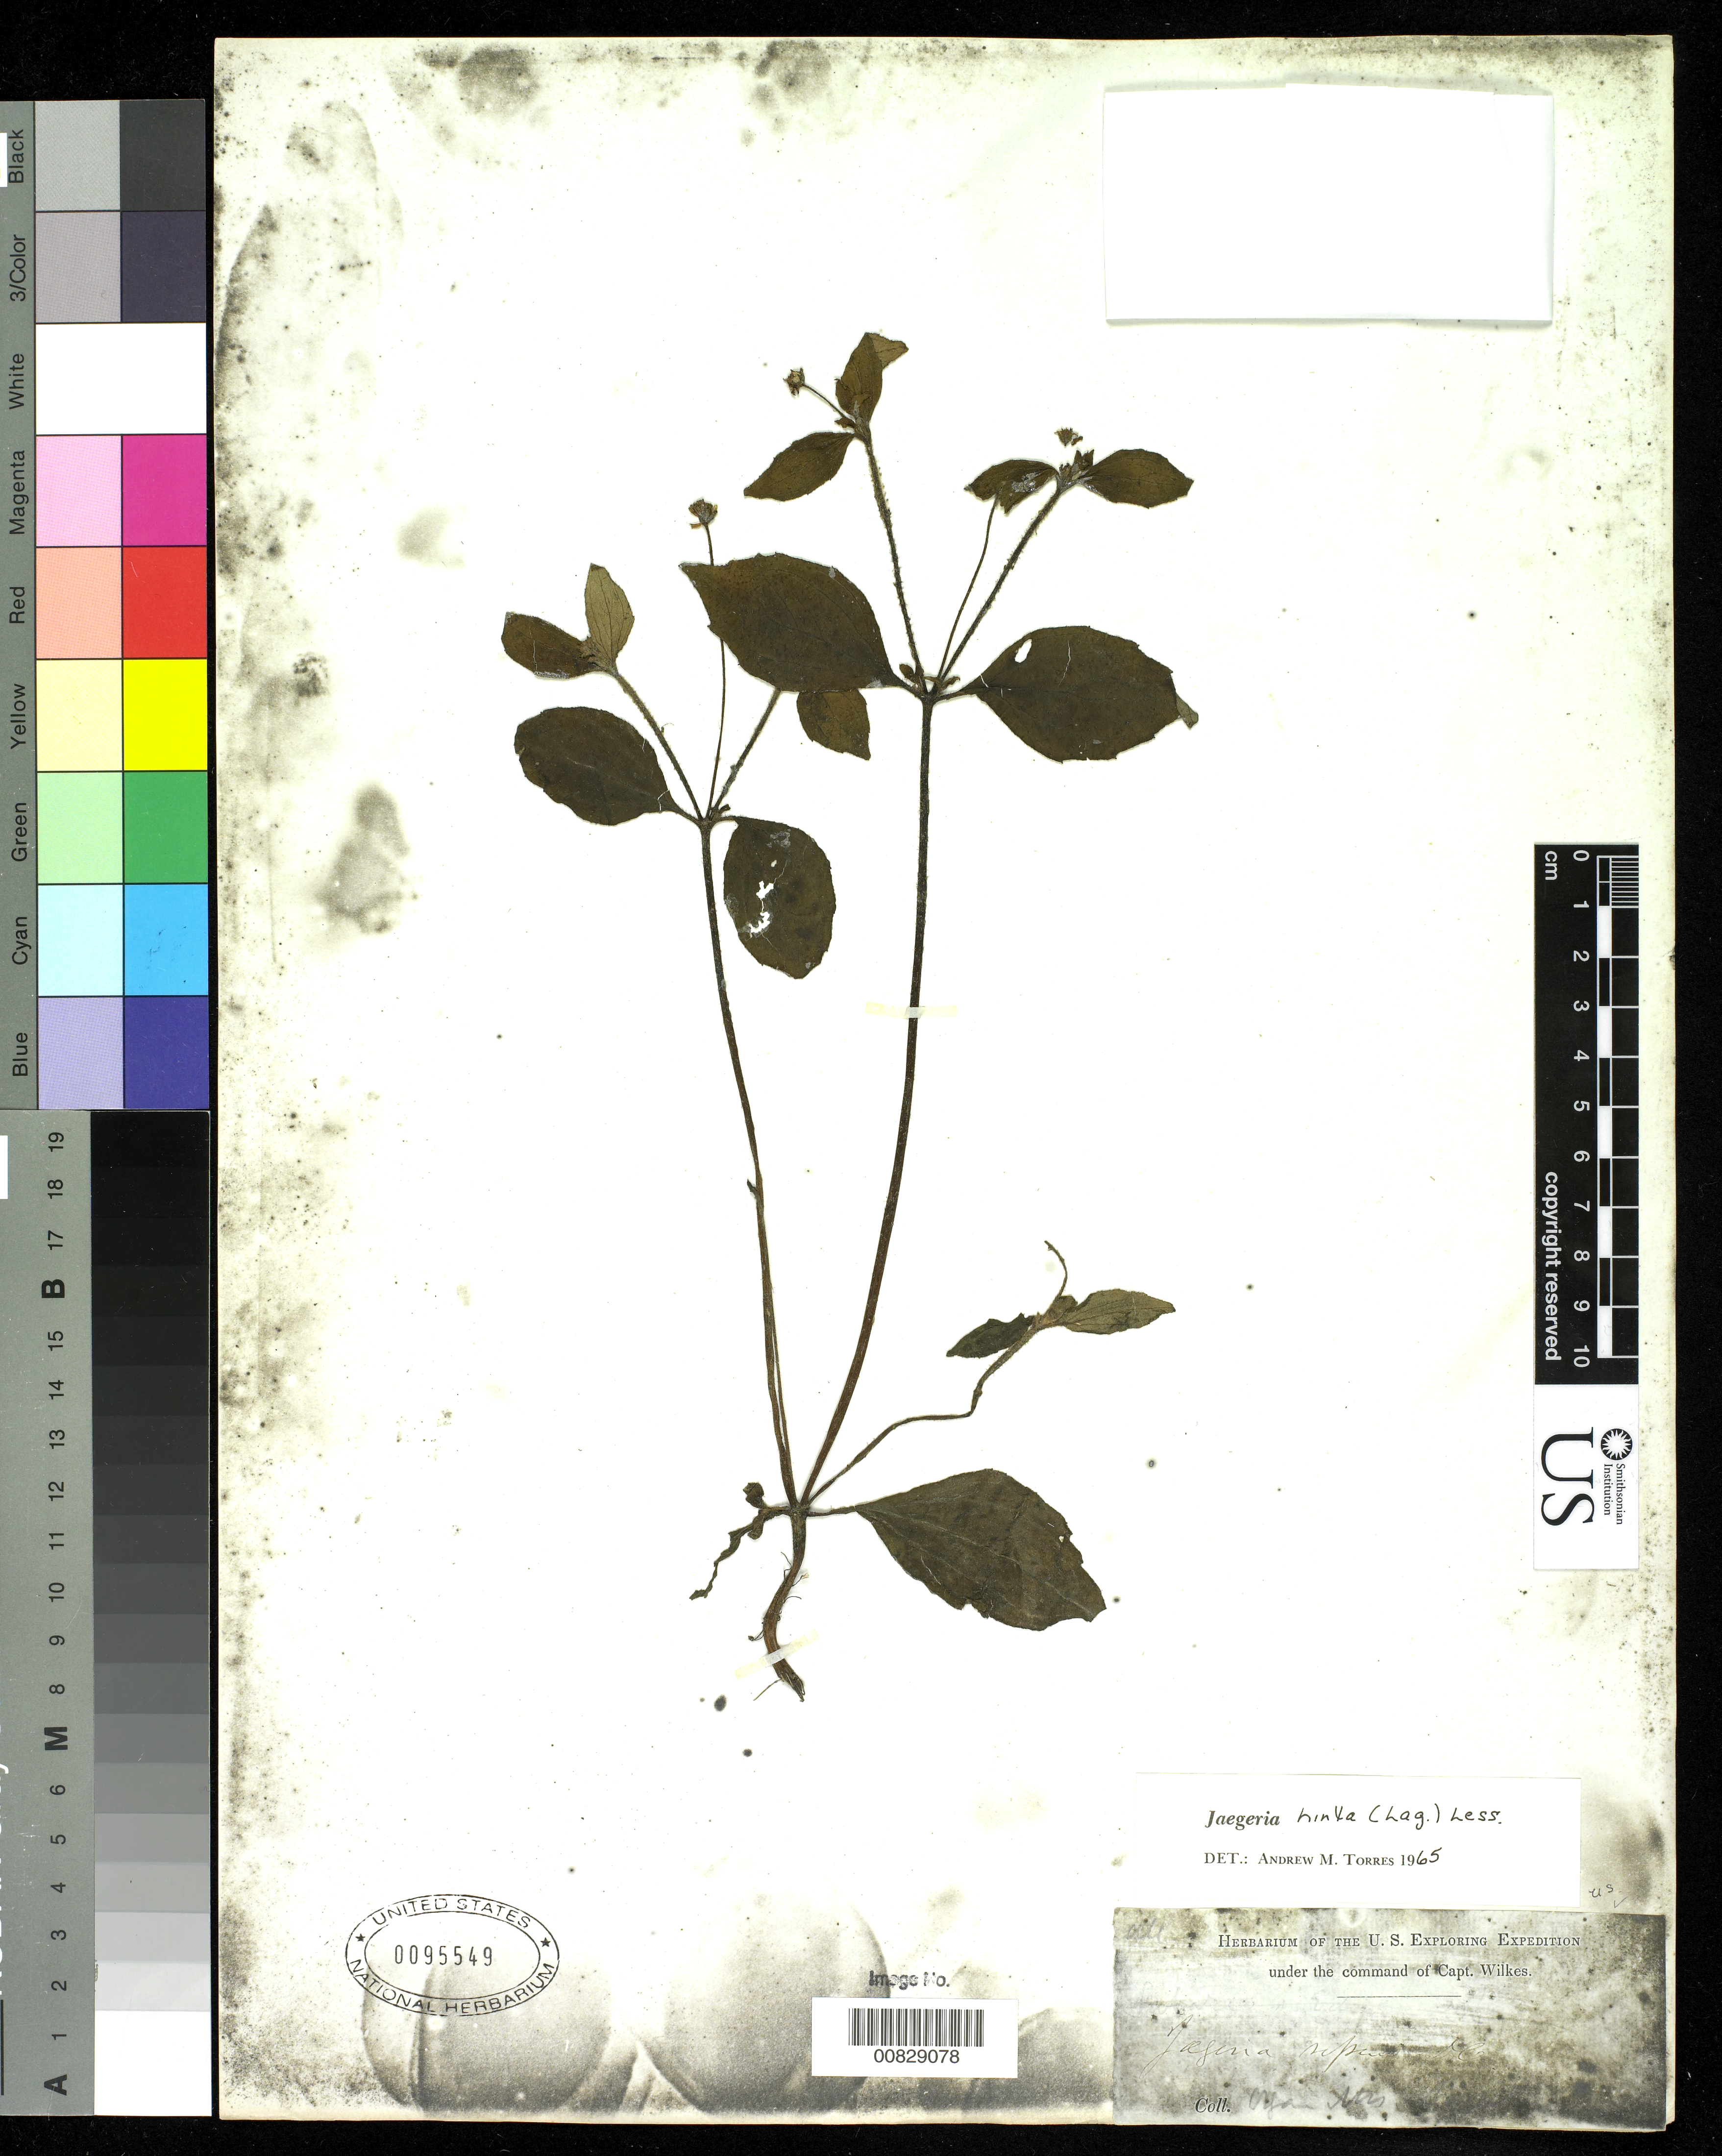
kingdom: Plantae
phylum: Tracheophyta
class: Magnoliopsida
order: Asterales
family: Asteraceae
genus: Jaegeria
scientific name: Jaegeria hirta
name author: (Lag.) Less.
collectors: Wilkes Explor. Exped.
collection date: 1838/1842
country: Brazil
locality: Organ Mts.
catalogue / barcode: US 95549